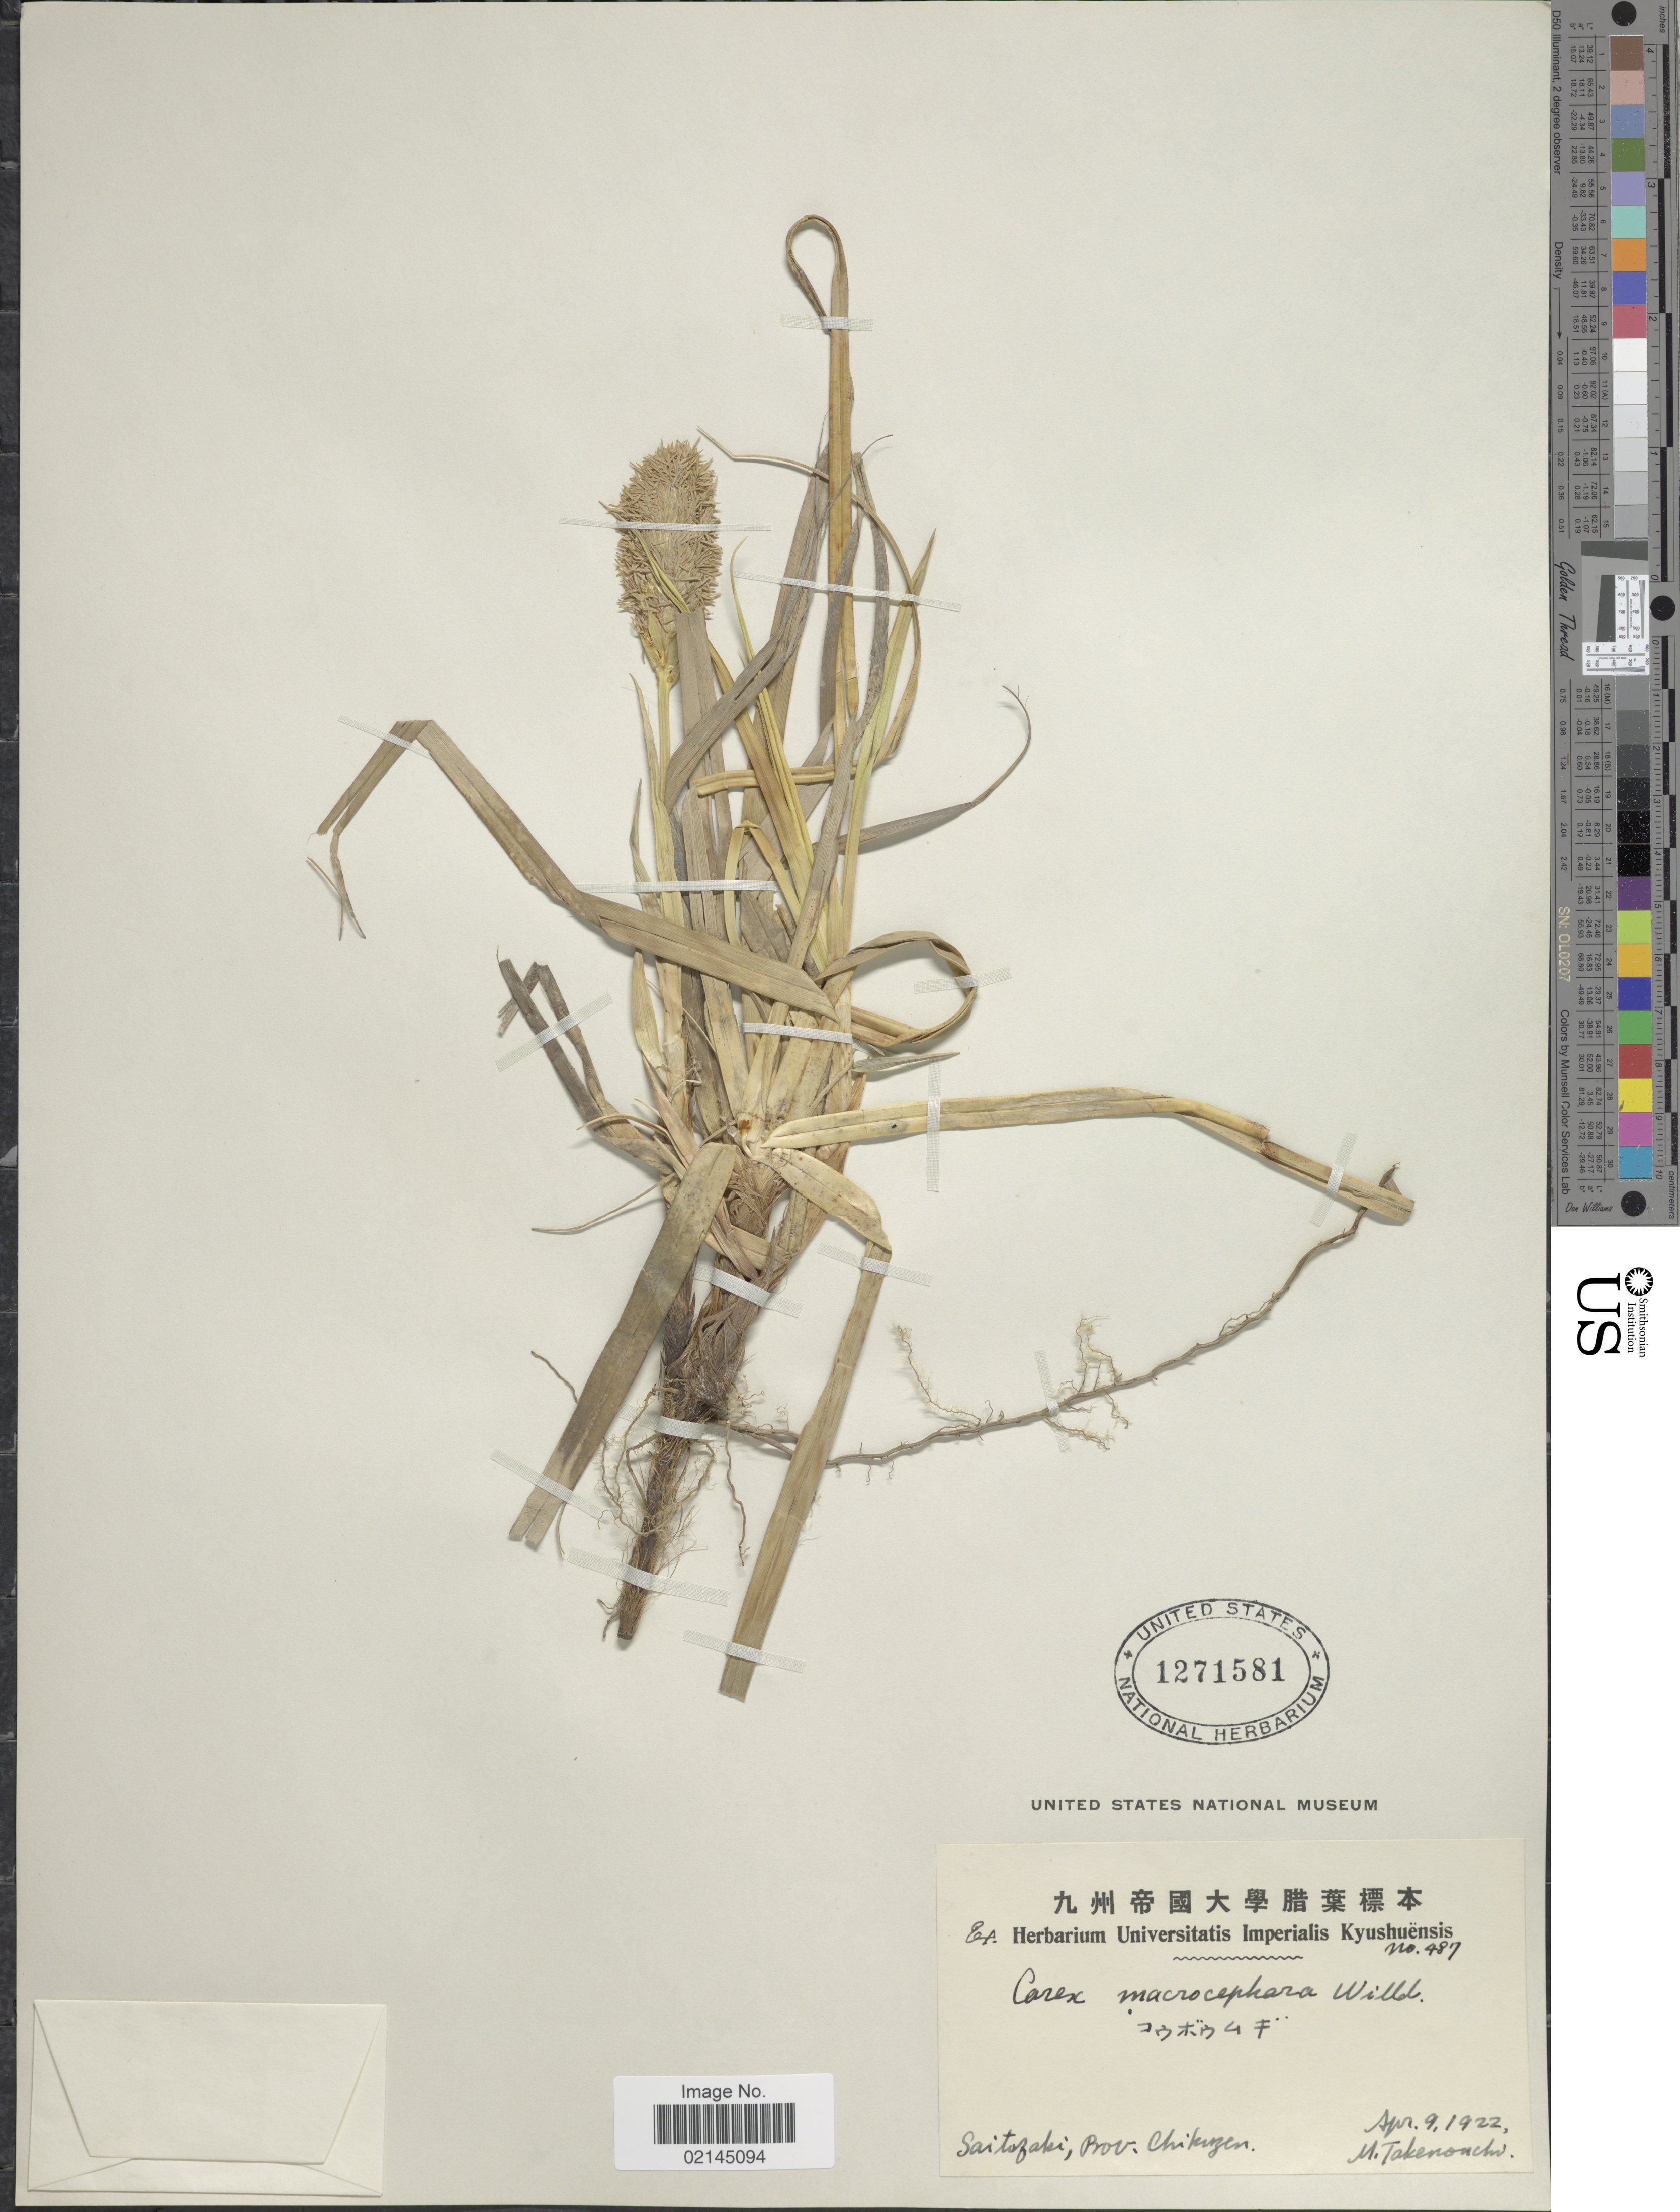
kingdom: Plantae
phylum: Tracheophyta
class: Liliopsida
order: Poales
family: Cyperaceae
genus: Carex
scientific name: Carex macrocephala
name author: Willd. ex Spreng.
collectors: M. Takenouchi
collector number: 487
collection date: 1922-04-09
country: Japan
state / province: Hukuoka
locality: Saitozaki; Prov. Chikuzen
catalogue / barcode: US 1271581